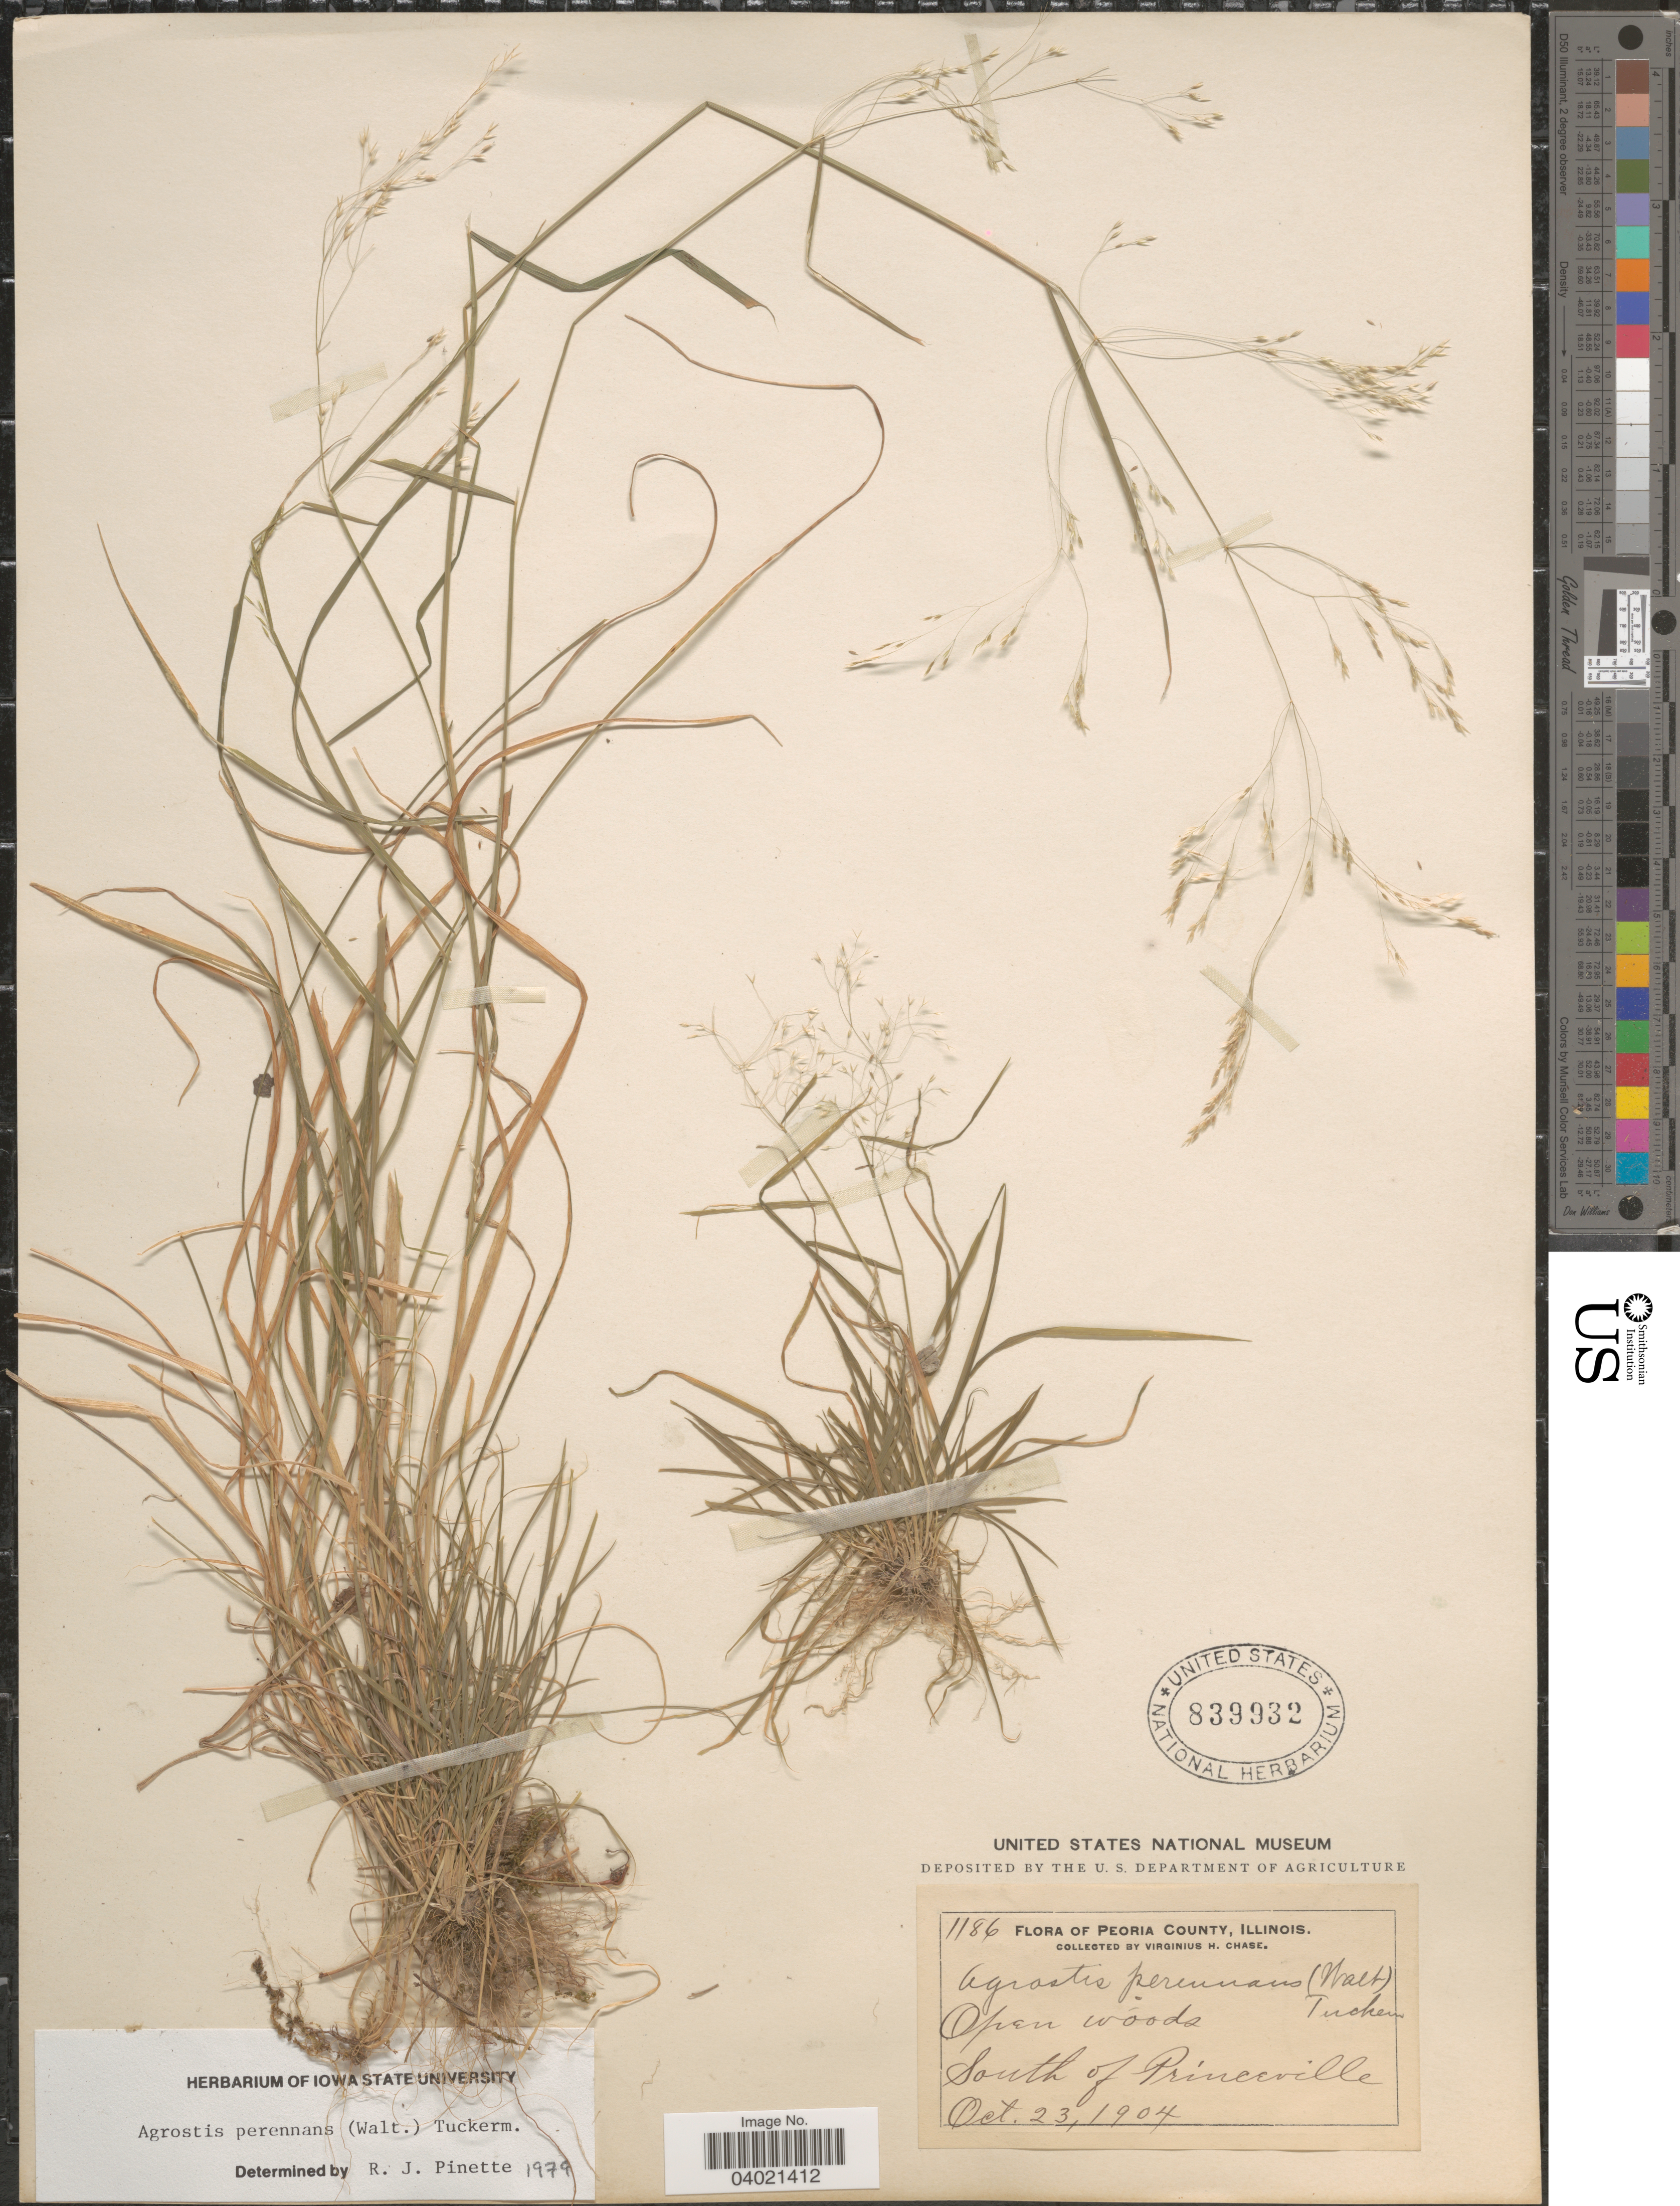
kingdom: Plantae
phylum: Tracheophyta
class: Liliopsida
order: Poales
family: Poaceae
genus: Agrostis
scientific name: Agrostis perennans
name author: (Walter) Tuck.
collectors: V. H. Chase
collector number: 1186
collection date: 1904-10-23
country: United States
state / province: Illinois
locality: Peoria County. Open woods. South of Princeville.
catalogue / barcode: US 839932